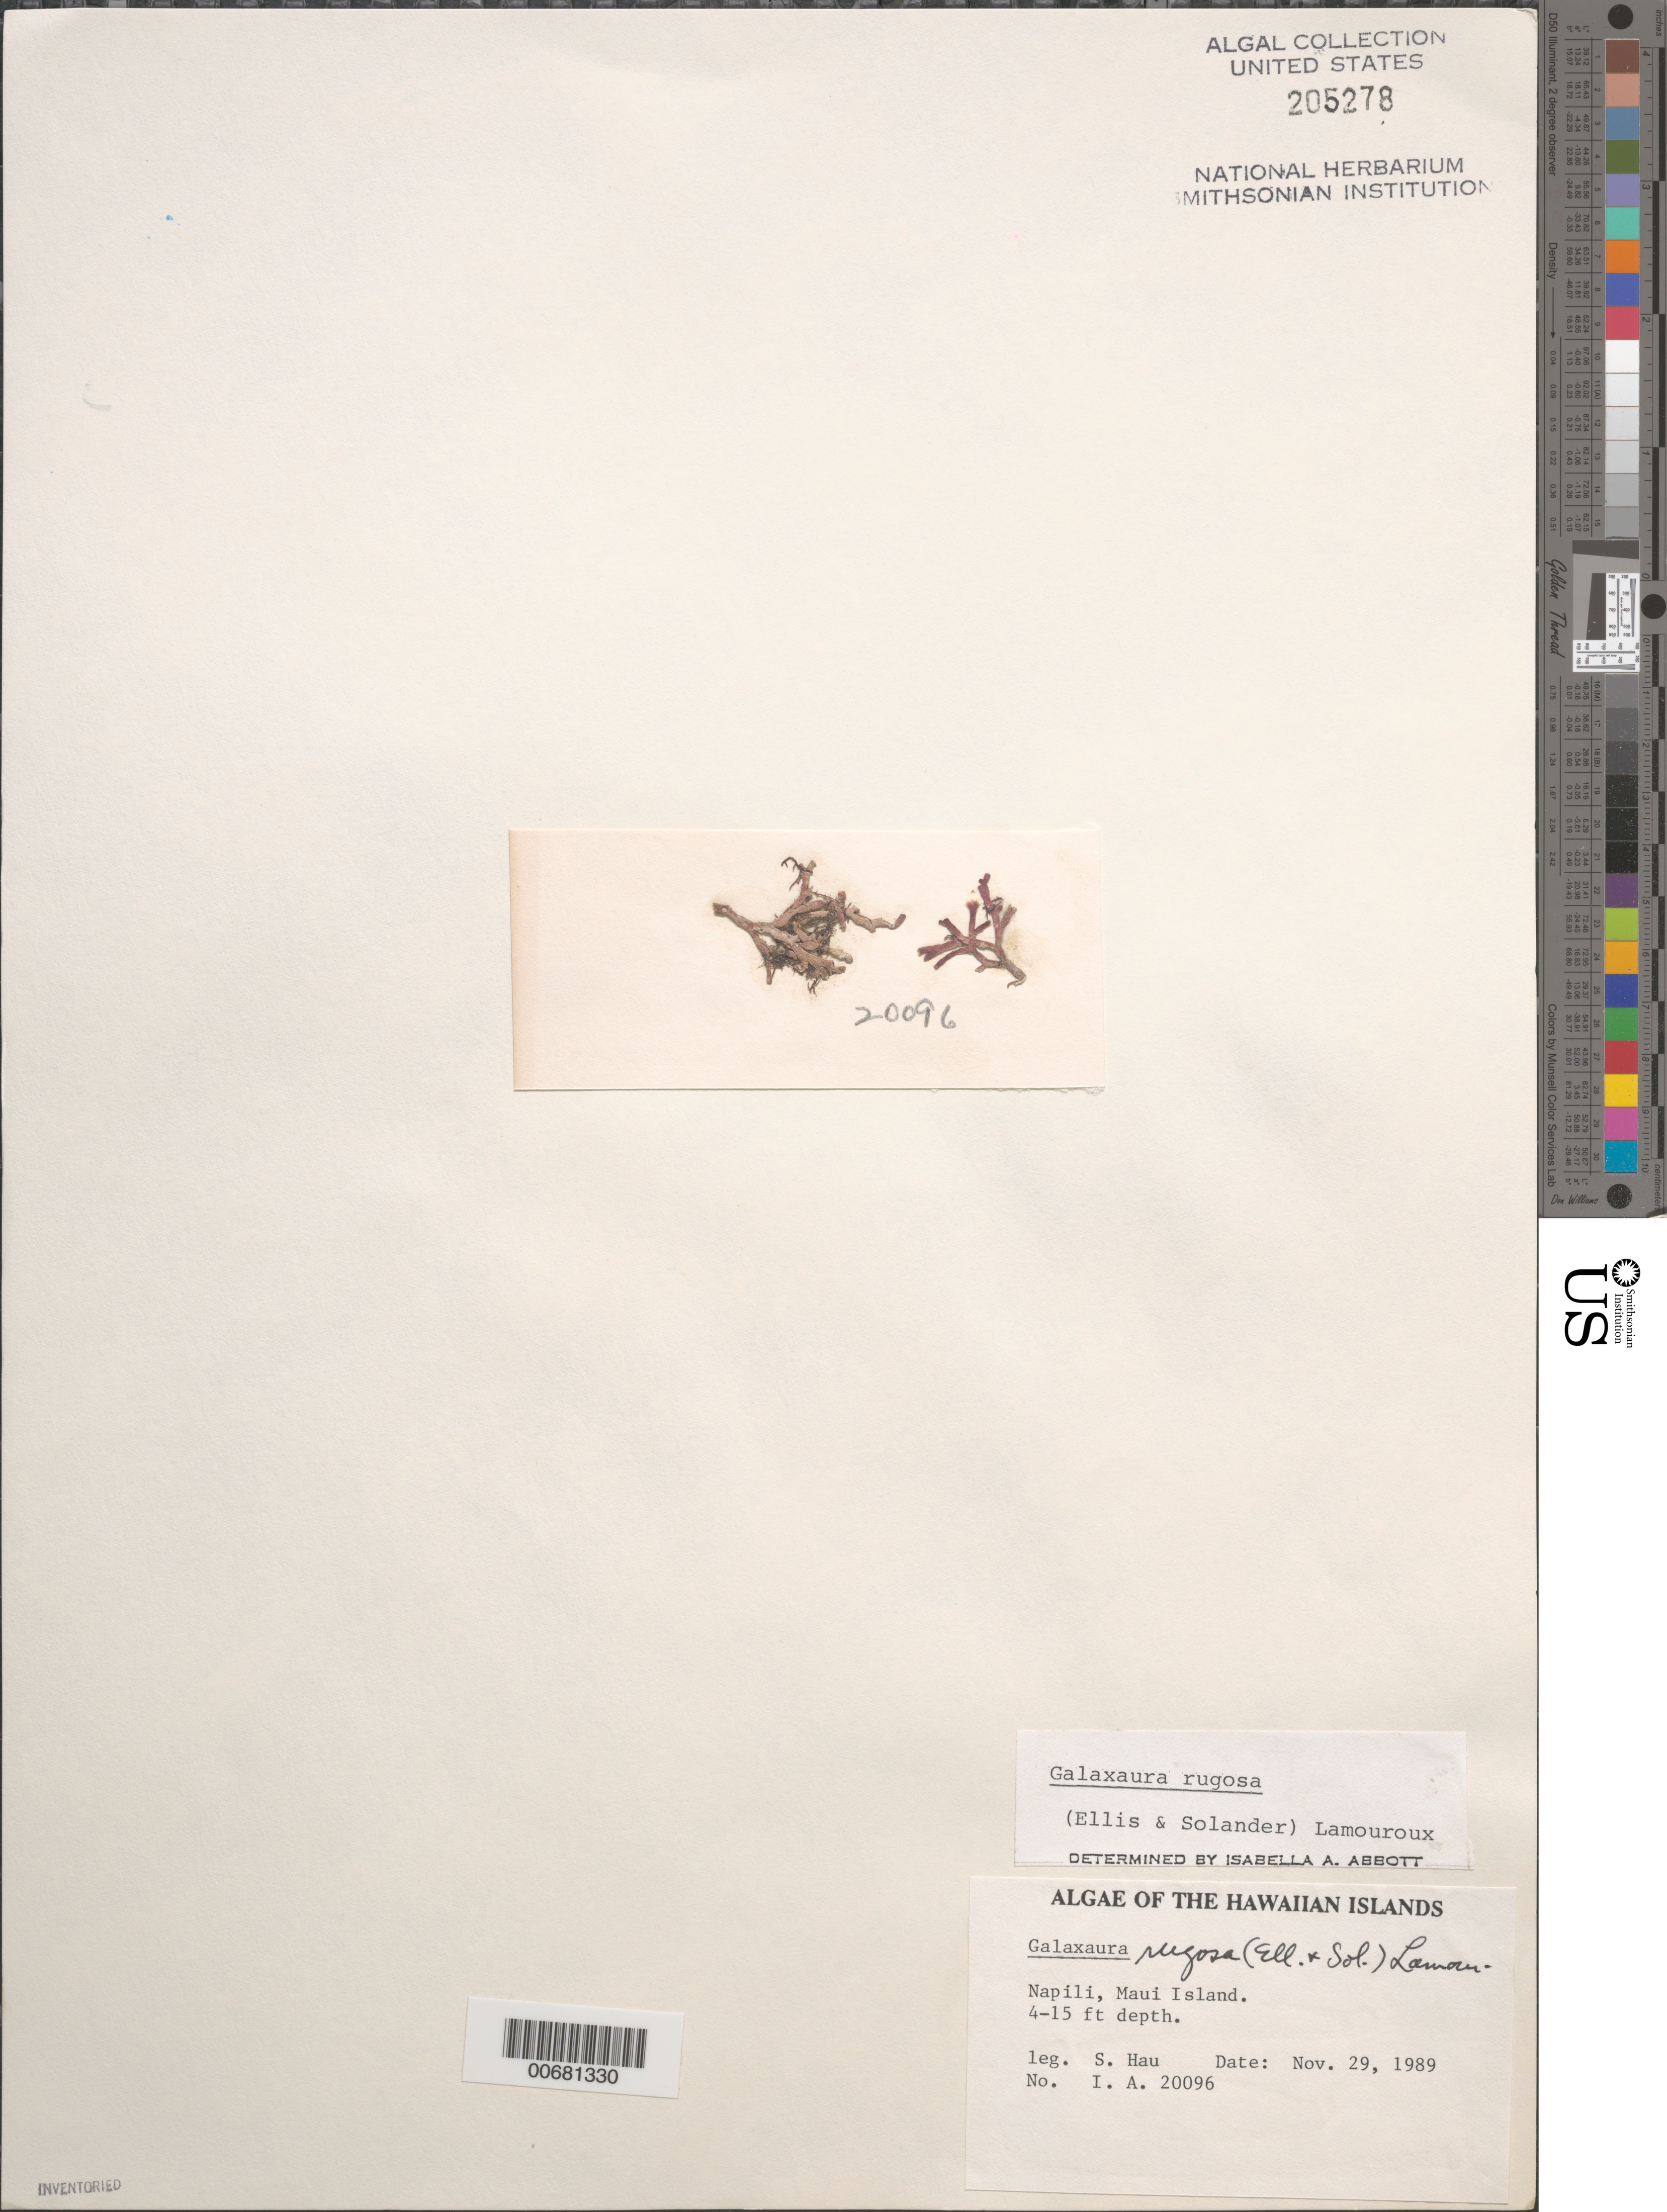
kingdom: Plantae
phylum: Rhodophyta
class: Florideophyceae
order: Nemaliales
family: Galaxauraceae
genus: Galaxaura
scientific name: Galaxaura rugosa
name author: (Ellis & Sol.) J.V.Lamouroux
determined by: Abbott, Isabella A.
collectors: S. Hau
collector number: IAA 20096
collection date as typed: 29 Nov 1989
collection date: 1989-11-29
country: United States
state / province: Hawaii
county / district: Maui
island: Maui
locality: Napili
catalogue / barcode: US 205278